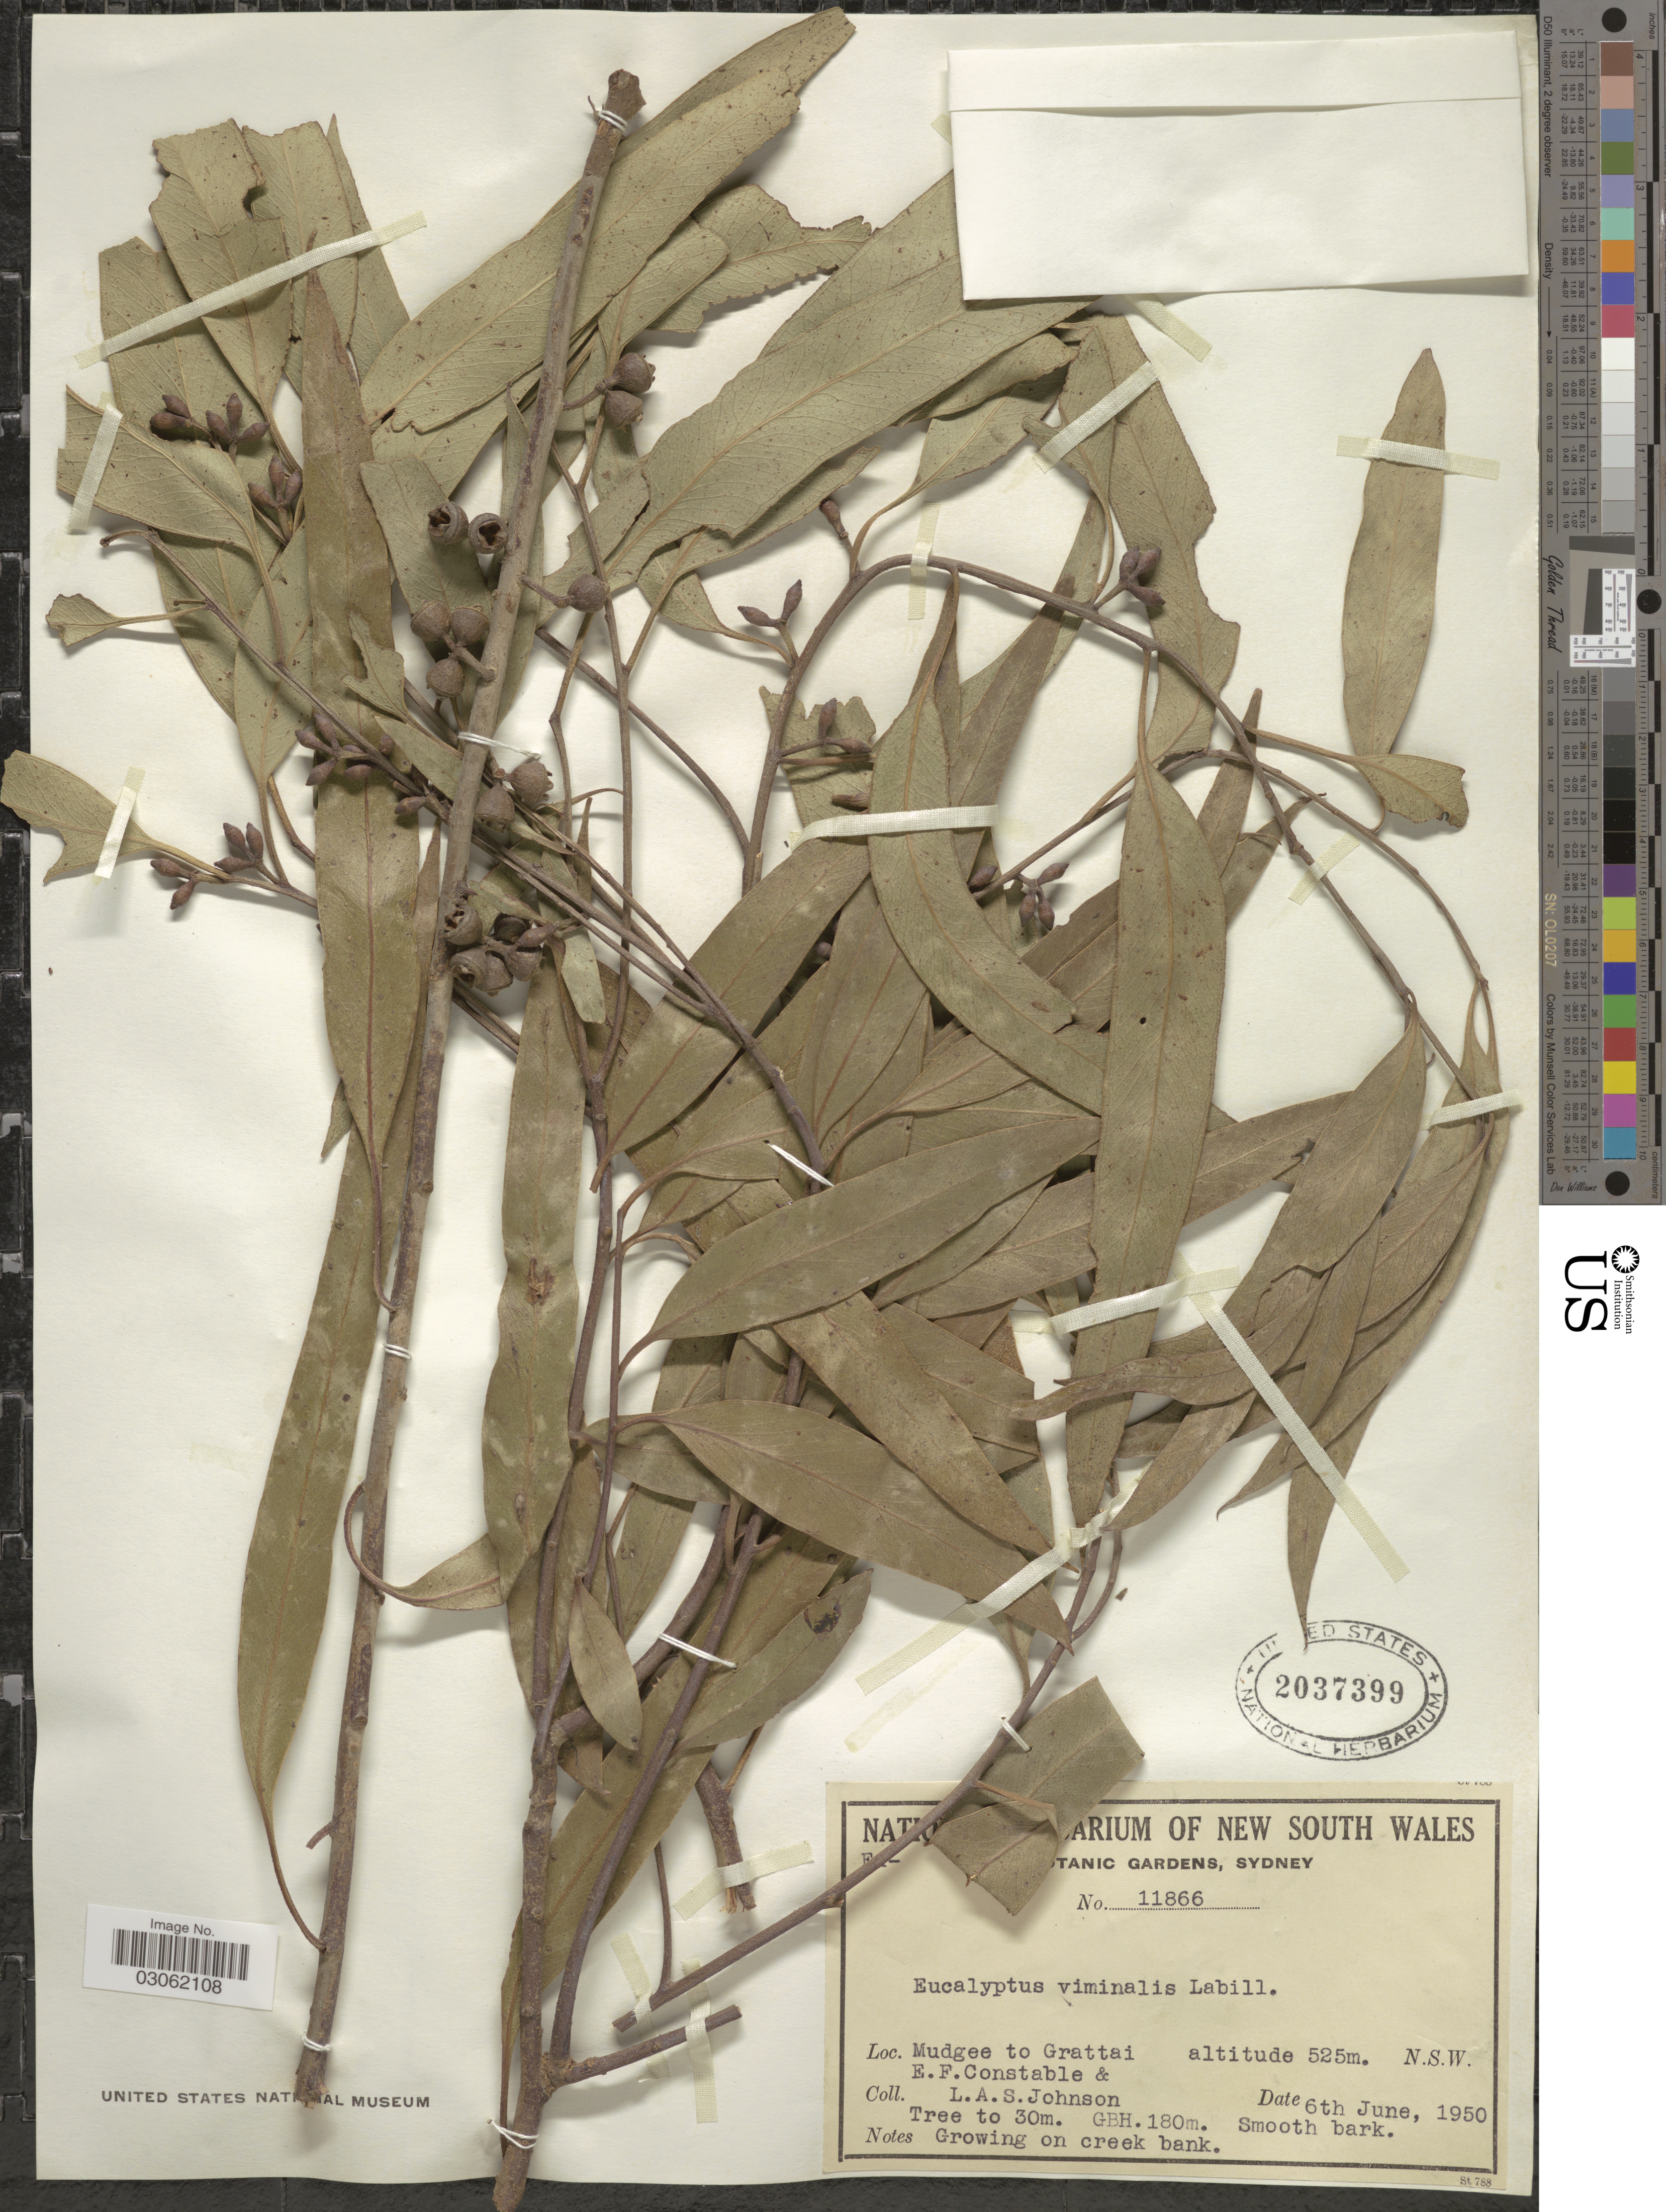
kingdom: Plantae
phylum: Tracheophyta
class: Magnoliopsida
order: Myrtales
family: Myrtaceae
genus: Eucalyptus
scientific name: Eucalyptus viminalis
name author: Labill.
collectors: E. F. Constable & L. A. S. Johnson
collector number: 11866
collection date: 1950-06-06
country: Australia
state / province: New South Wales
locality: Mudgee to Grattai. N. S. W.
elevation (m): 525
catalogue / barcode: US 2037399